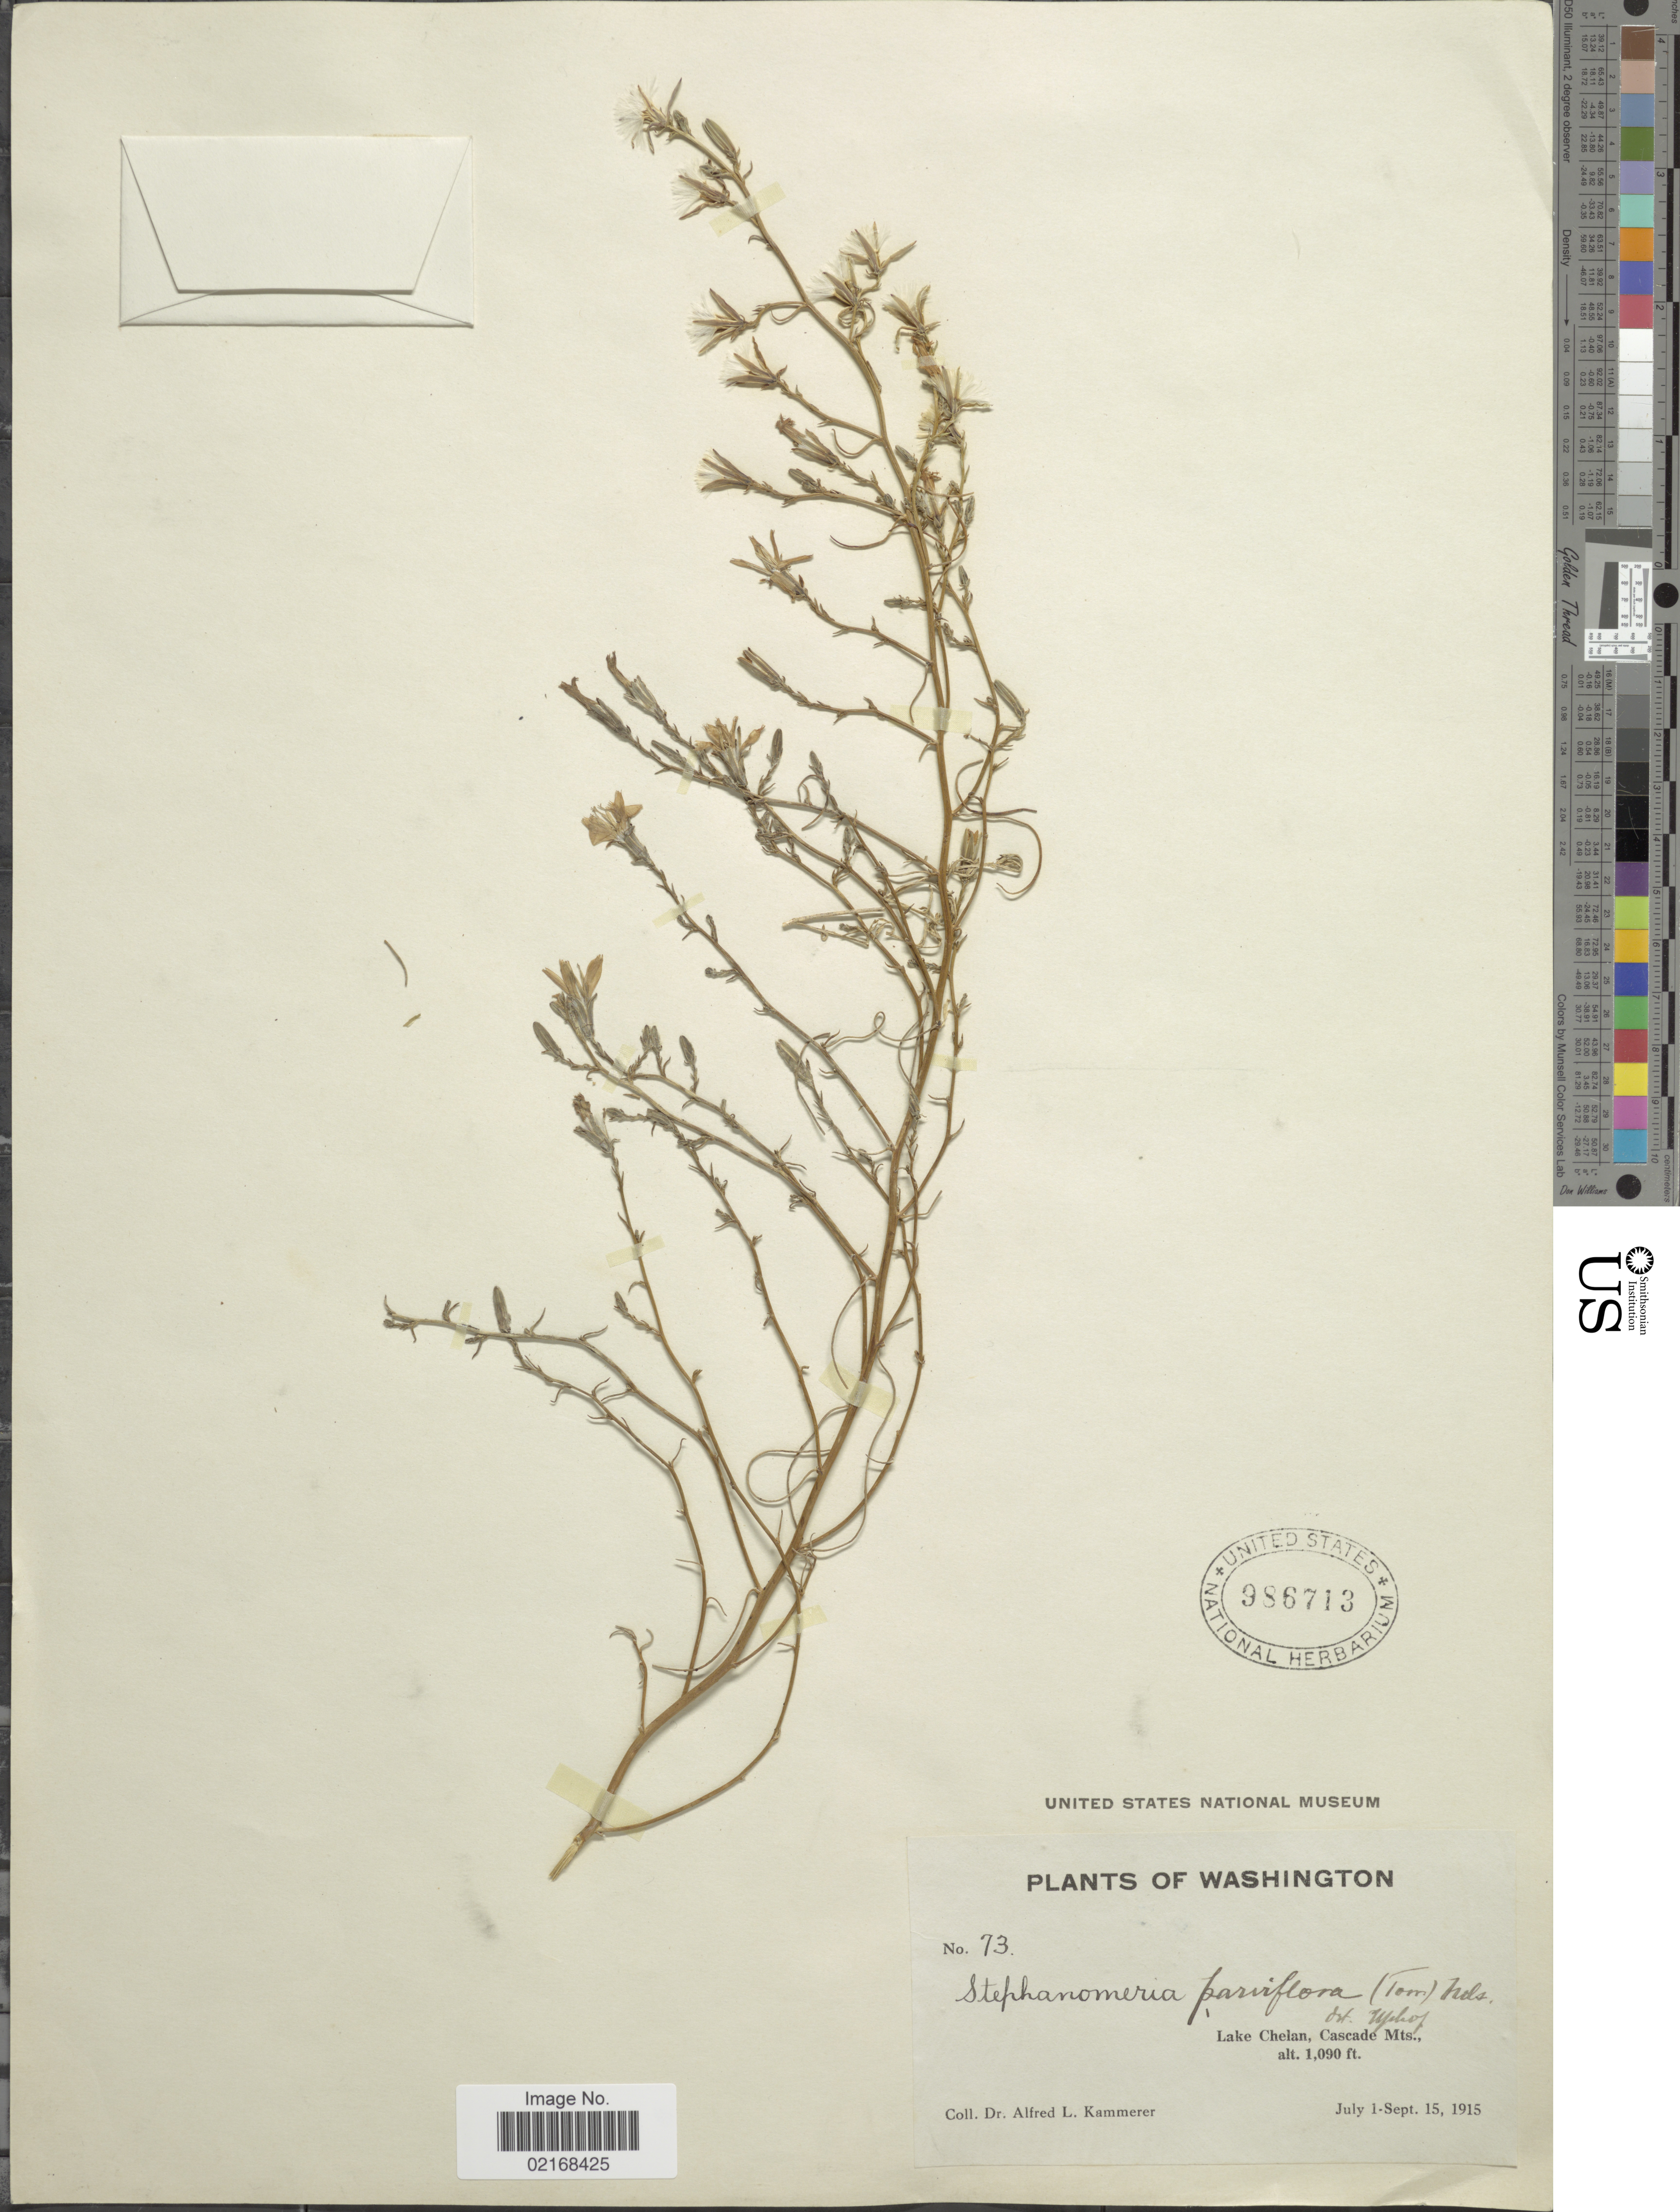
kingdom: Plantae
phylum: Tracheophyta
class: Magnoliopsida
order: Asterales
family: Asteraceae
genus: Stephanomeria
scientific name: Stephanomeria pauciflora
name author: (Torr.) A. Nelson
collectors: A. Kammerer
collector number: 73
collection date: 1915-07-01/1915-09-15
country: United States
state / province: Washington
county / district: Chelan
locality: Lake Chelan, Cascade Mts.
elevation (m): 332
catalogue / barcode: US 986713